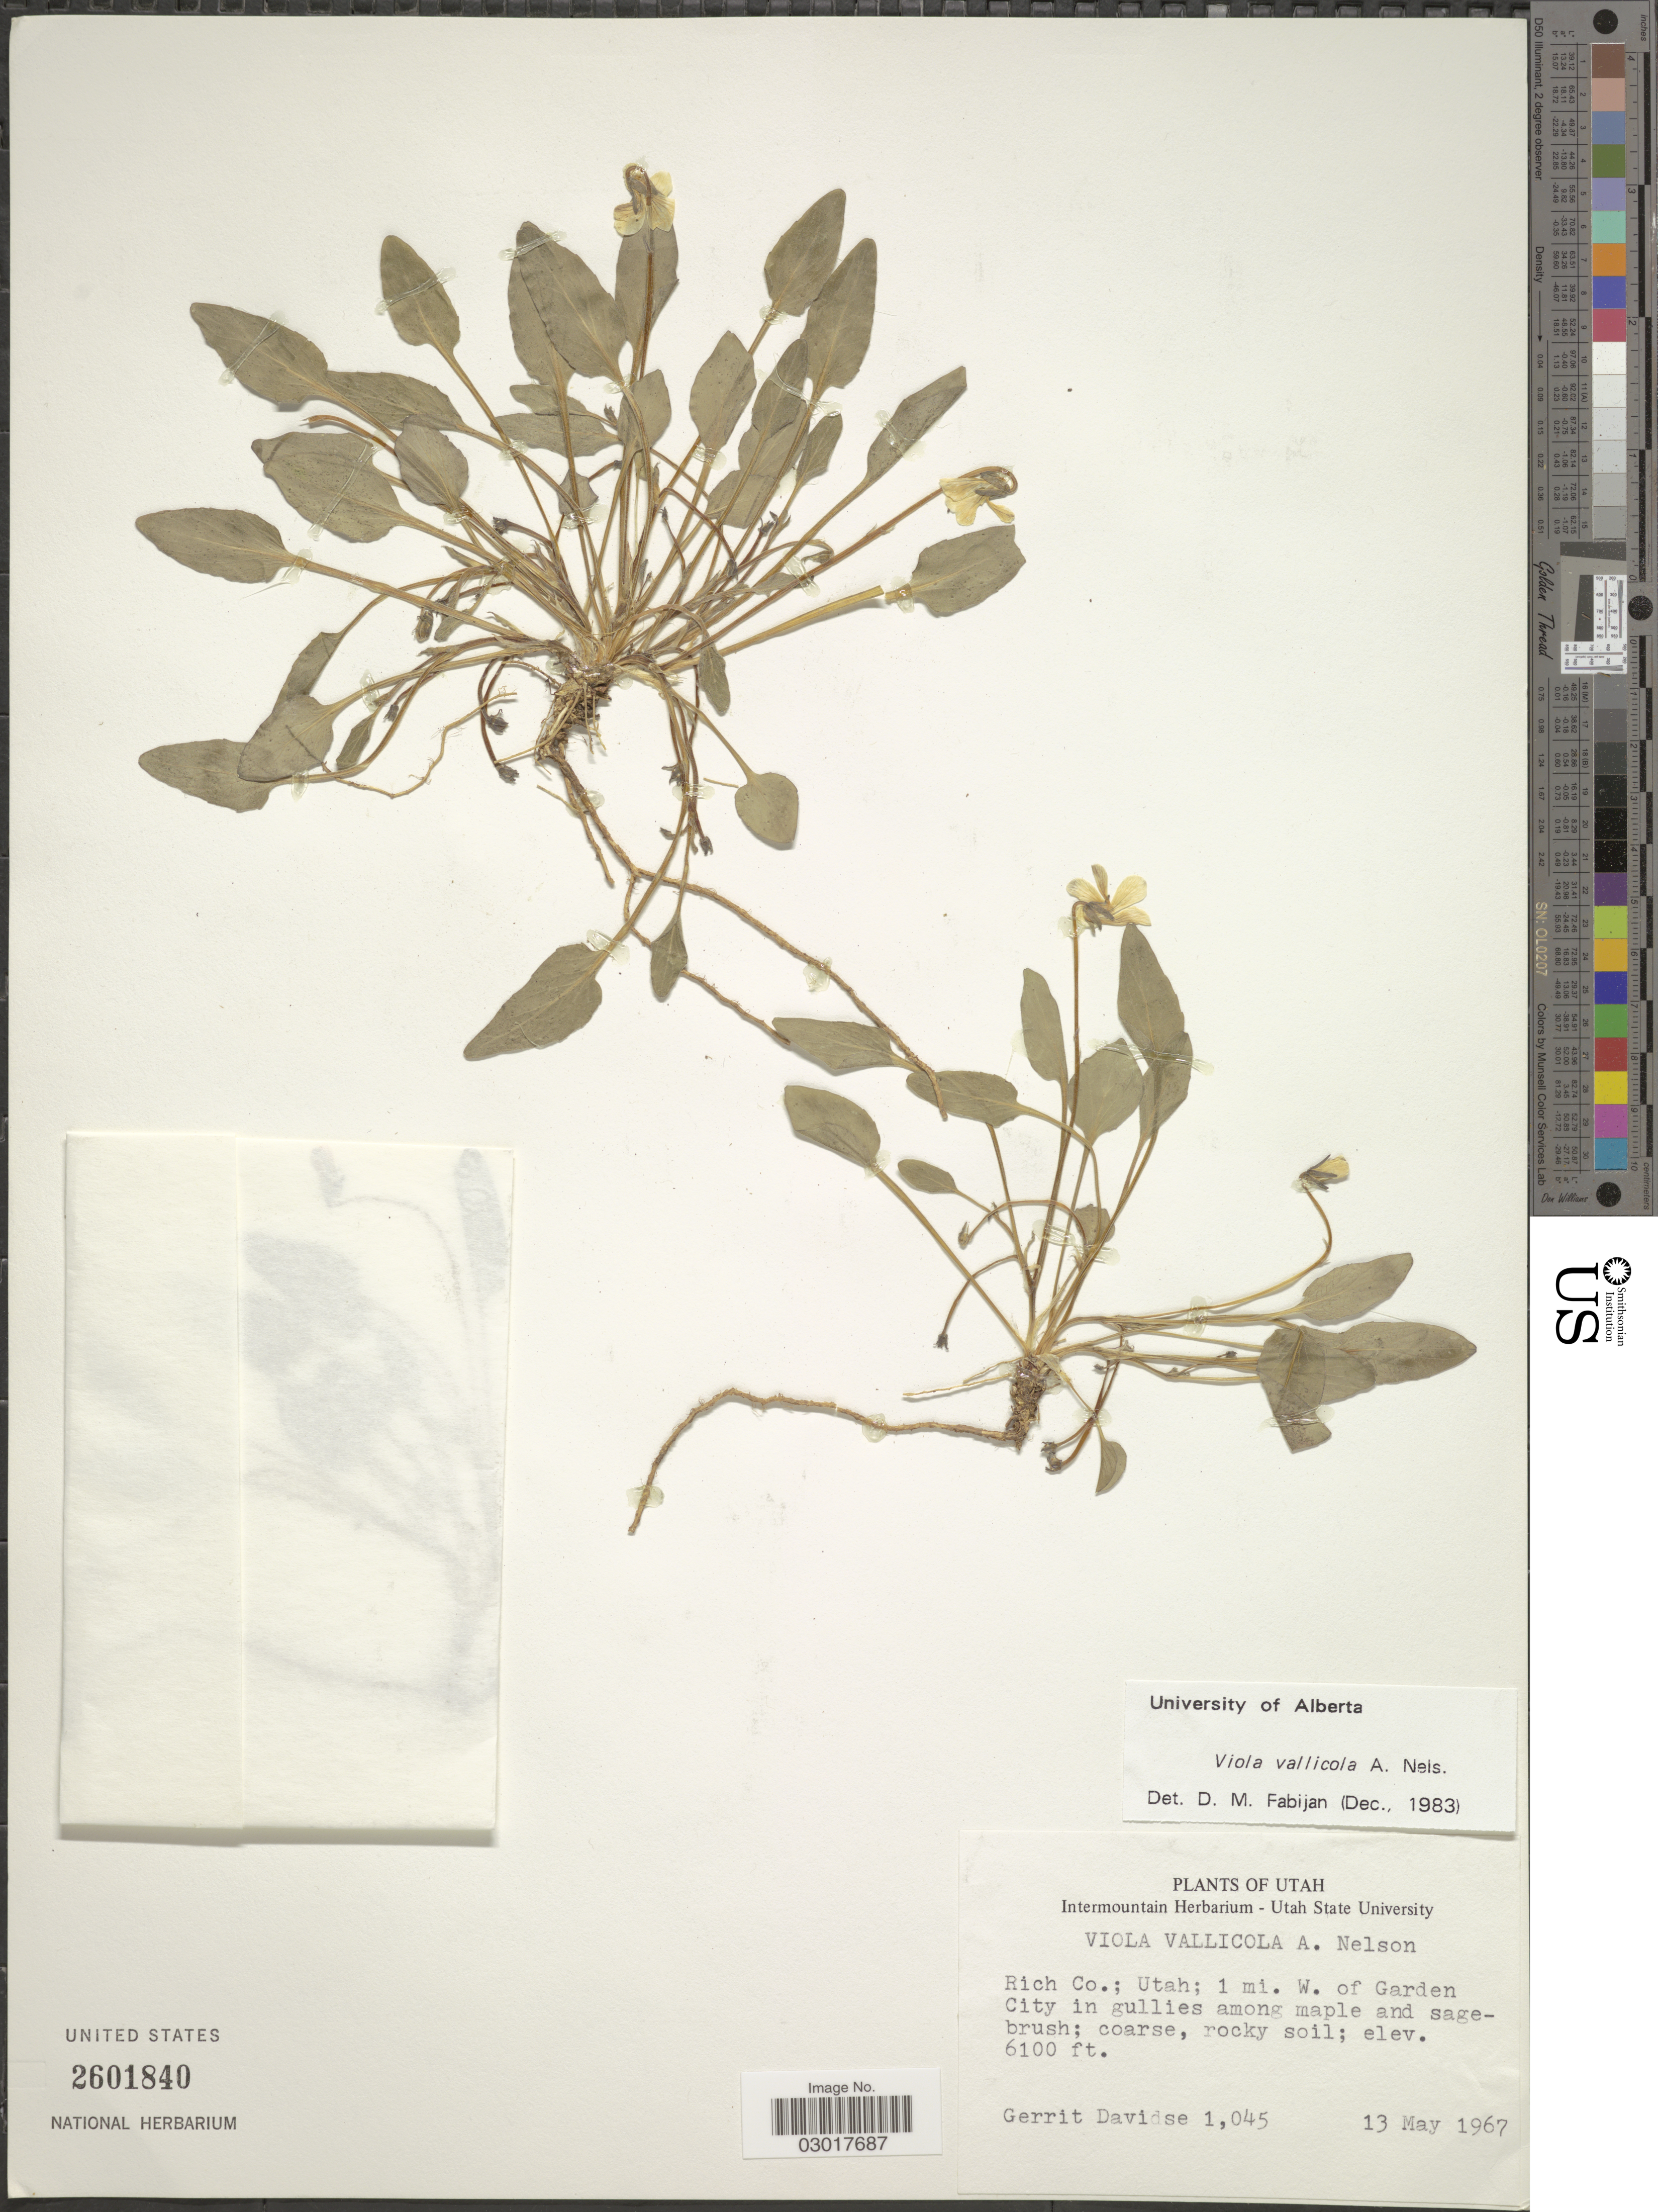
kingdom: Plantae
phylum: Tracheophyta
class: Magnoliopsida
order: Malpighiales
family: Violaceae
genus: Viola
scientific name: Viola vallicola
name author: A. Nelson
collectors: G. Davidse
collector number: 1045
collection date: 1967-05-13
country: United States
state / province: Utah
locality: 1 mi. W. of Garden City in gullies among maple and sagebrush.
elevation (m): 1859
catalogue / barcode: US 2601840